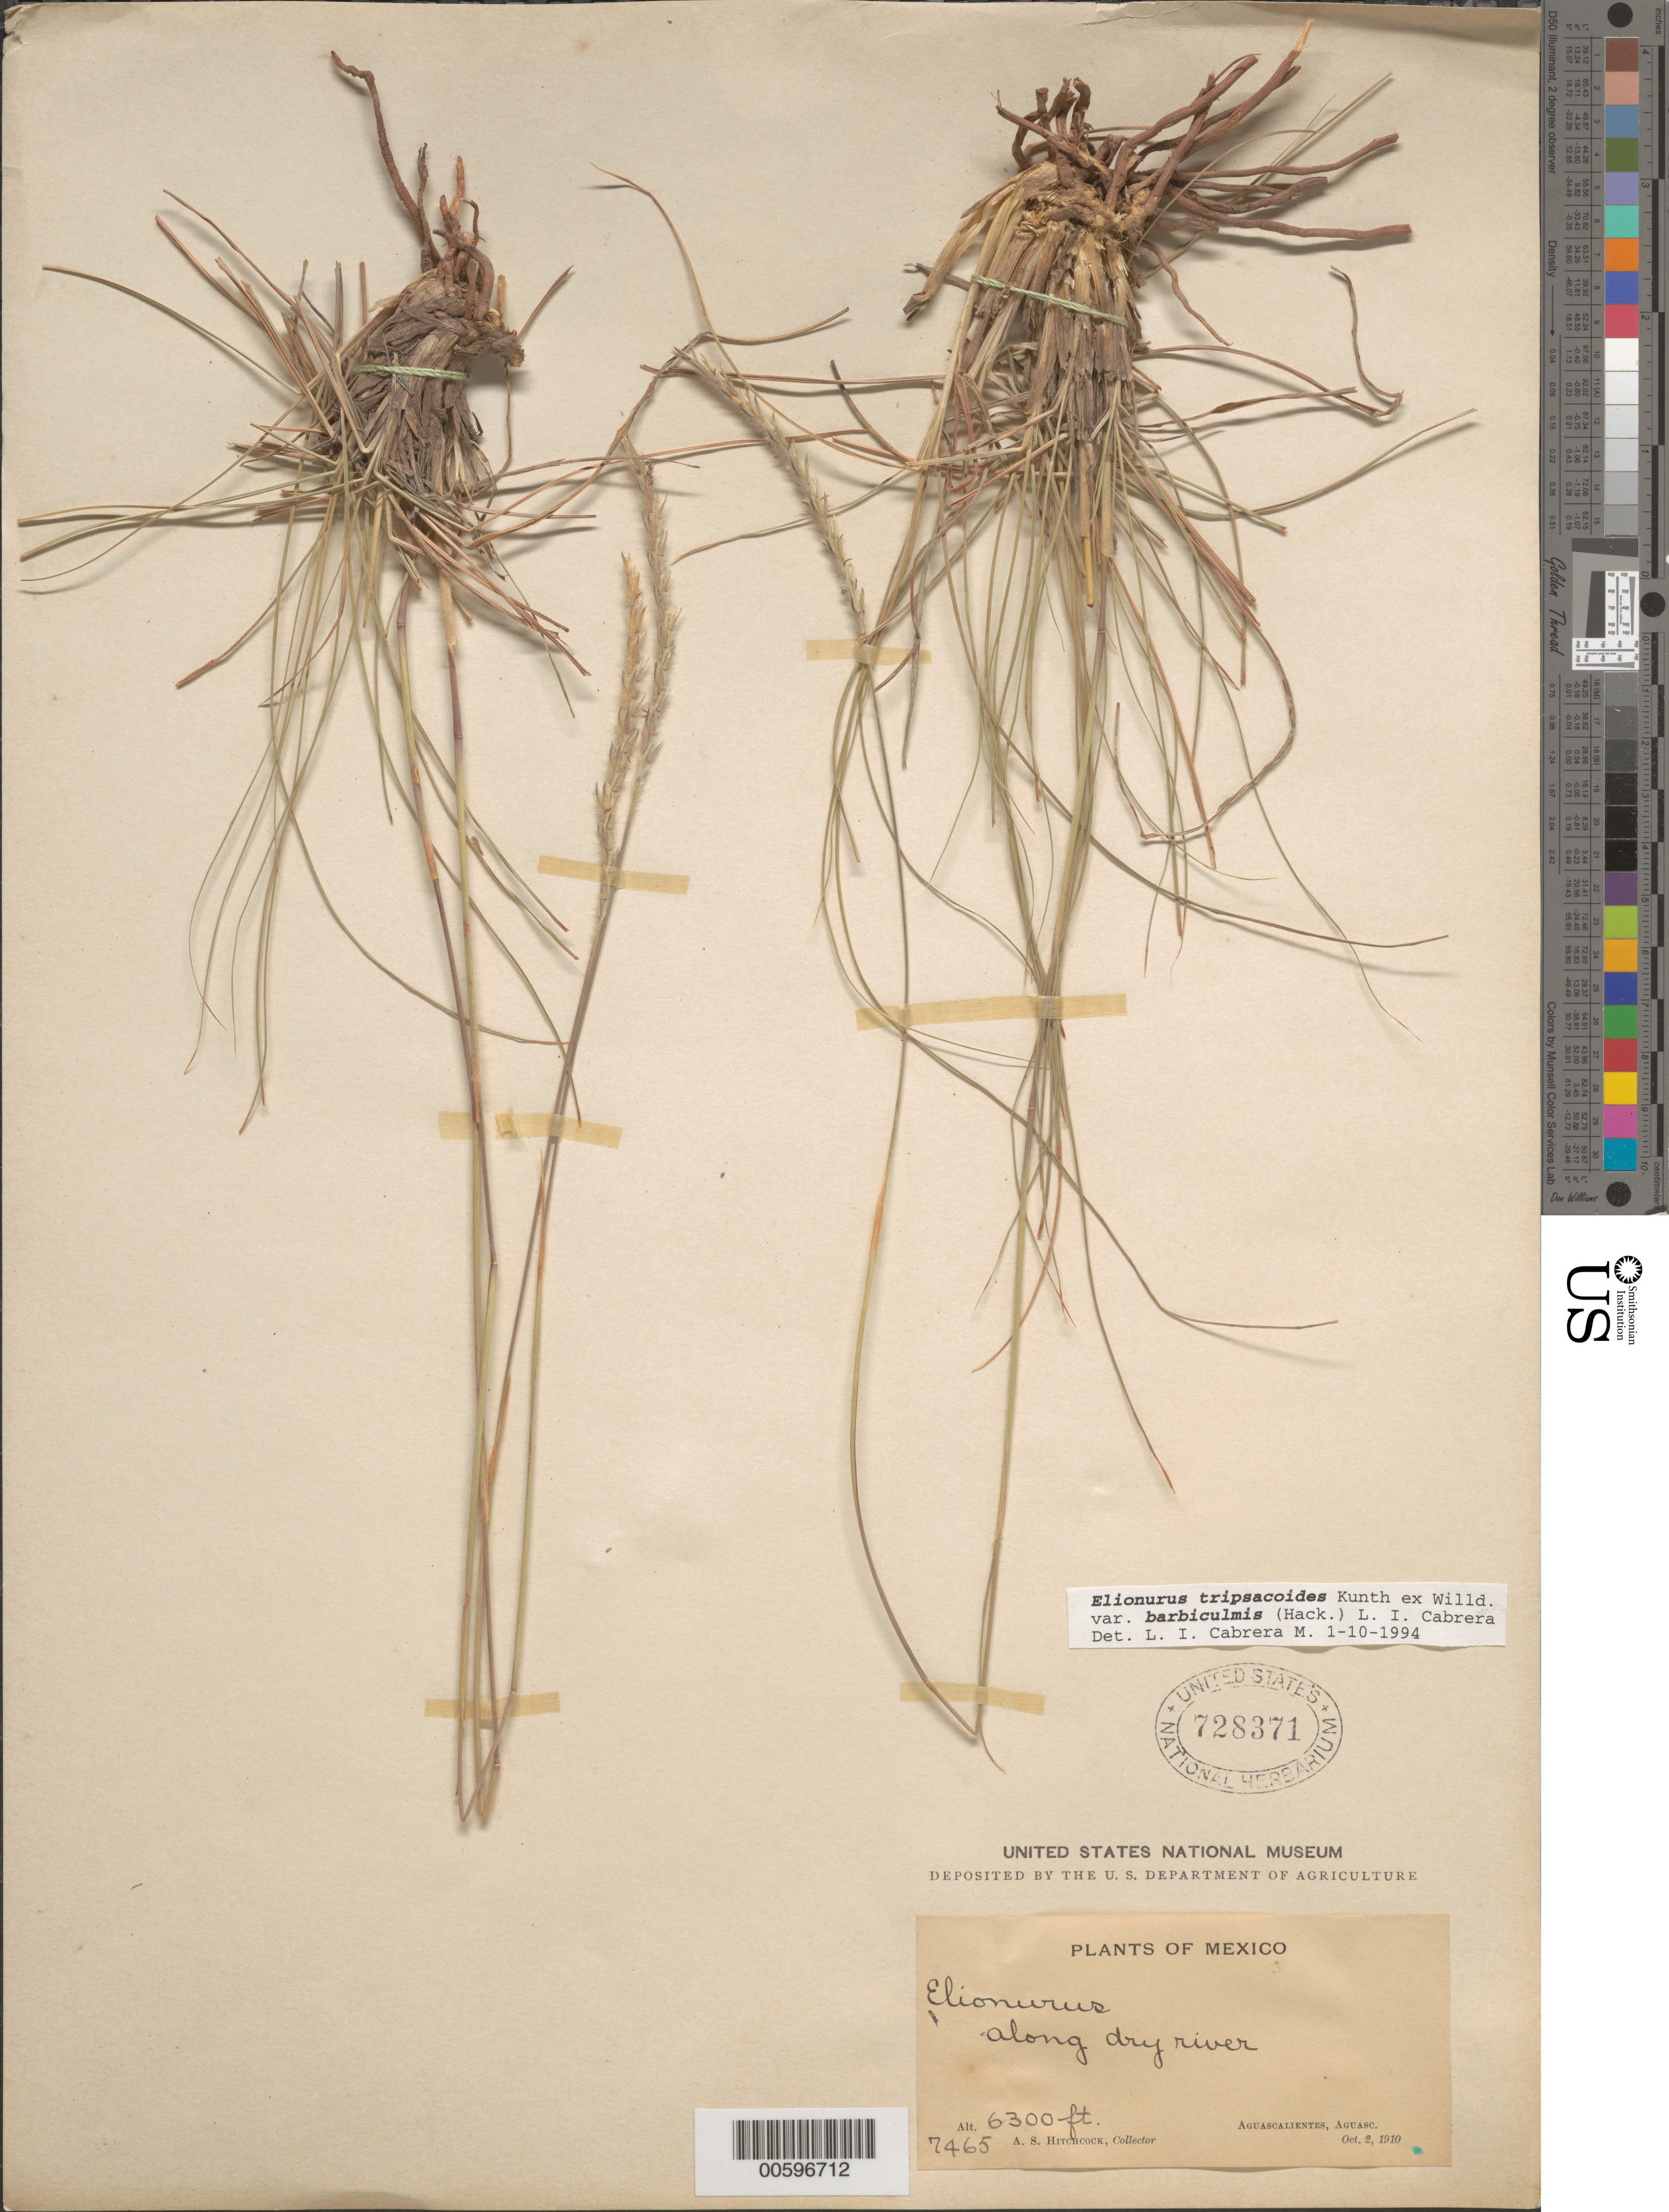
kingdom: Plantae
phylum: Tracheophyta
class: Liliopsida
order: Poales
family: Poaceae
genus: Elionurus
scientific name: Elionurus tripsacoides var. barbiculmis (Hack.) L.I. Cabrera & Dávila, comb. ined.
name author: (Hack.) L.I. Cabrera & Dávila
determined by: Cabrera M., L. I.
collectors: A. S. Hitchcock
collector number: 7465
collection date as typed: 2 Oct 1910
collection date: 1910-10-02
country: Mexico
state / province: Aguascalientes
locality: Aguascalientes.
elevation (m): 1920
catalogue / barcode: US 728371